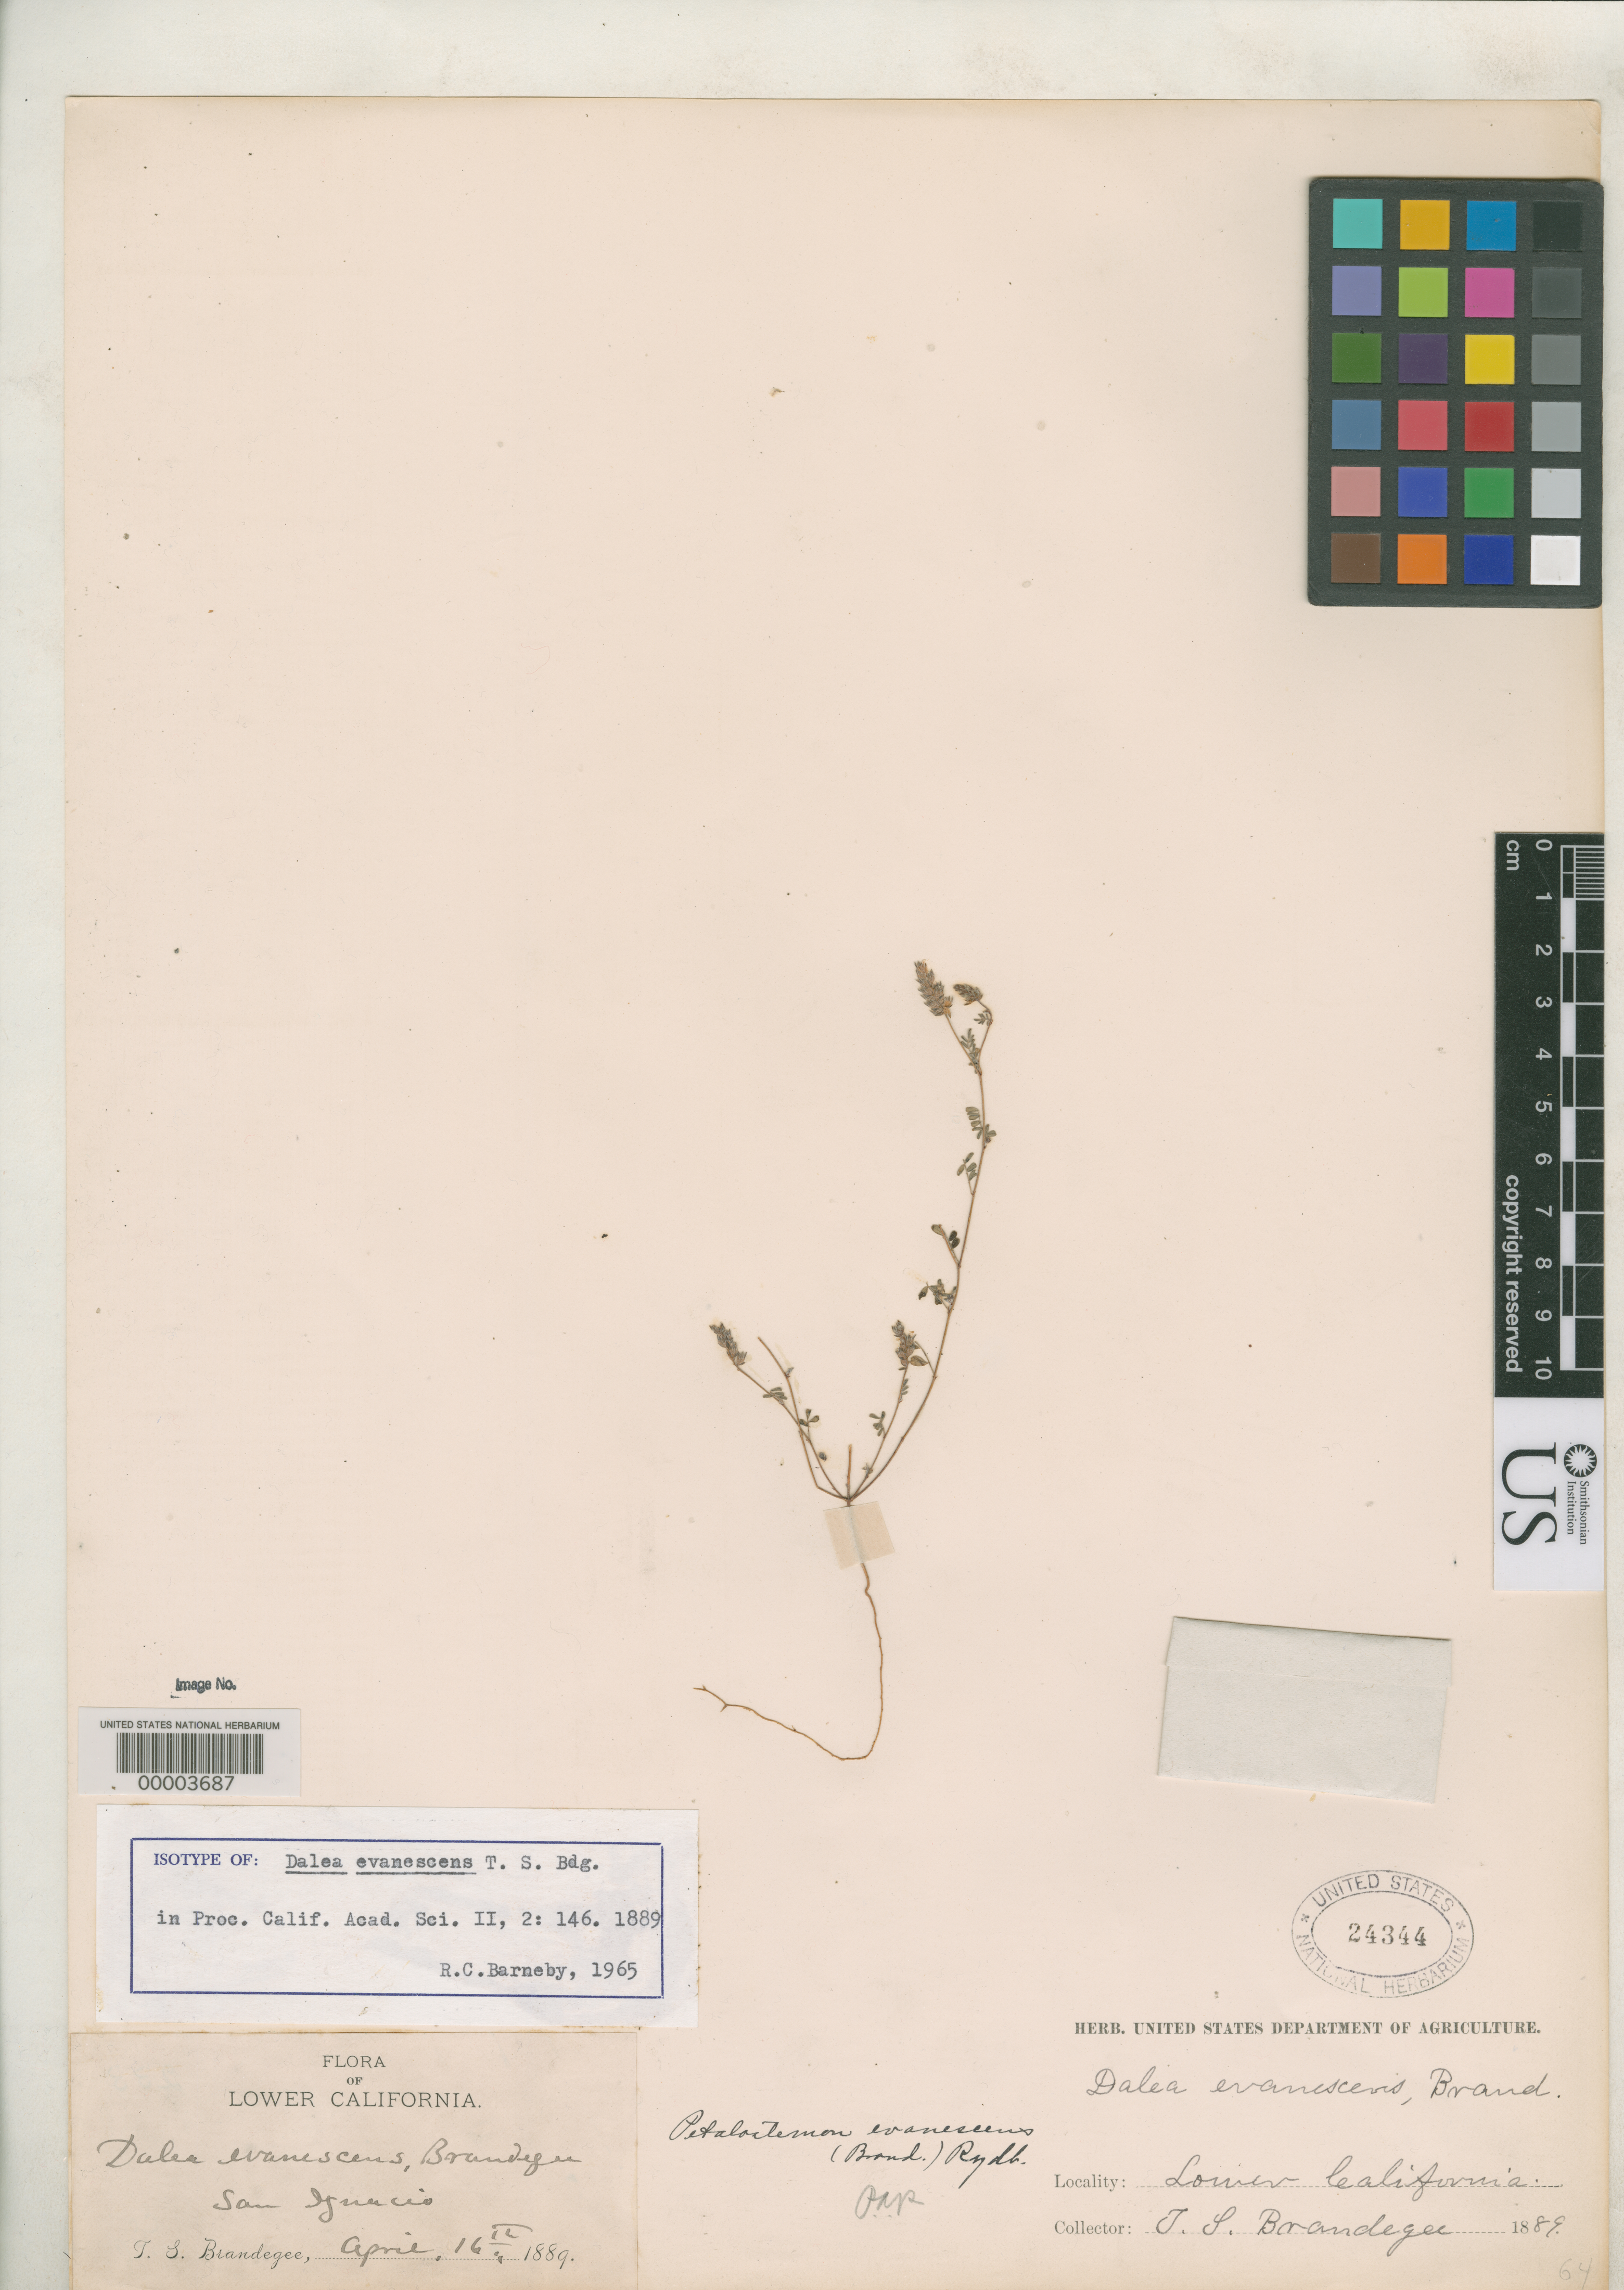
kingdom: Plantae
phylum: Tracheophyta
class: Magnoliopsida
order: Fabales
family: Fabaceae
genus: Dalea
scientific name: Dalea evanescens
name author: Brandegee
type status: Isotype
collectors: T. S. Brandegee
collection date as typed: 16 Apr 1889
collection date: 1889-04-16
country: Mexico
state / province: Baja California Sur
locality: San Ignacio.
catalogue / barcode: US 24344